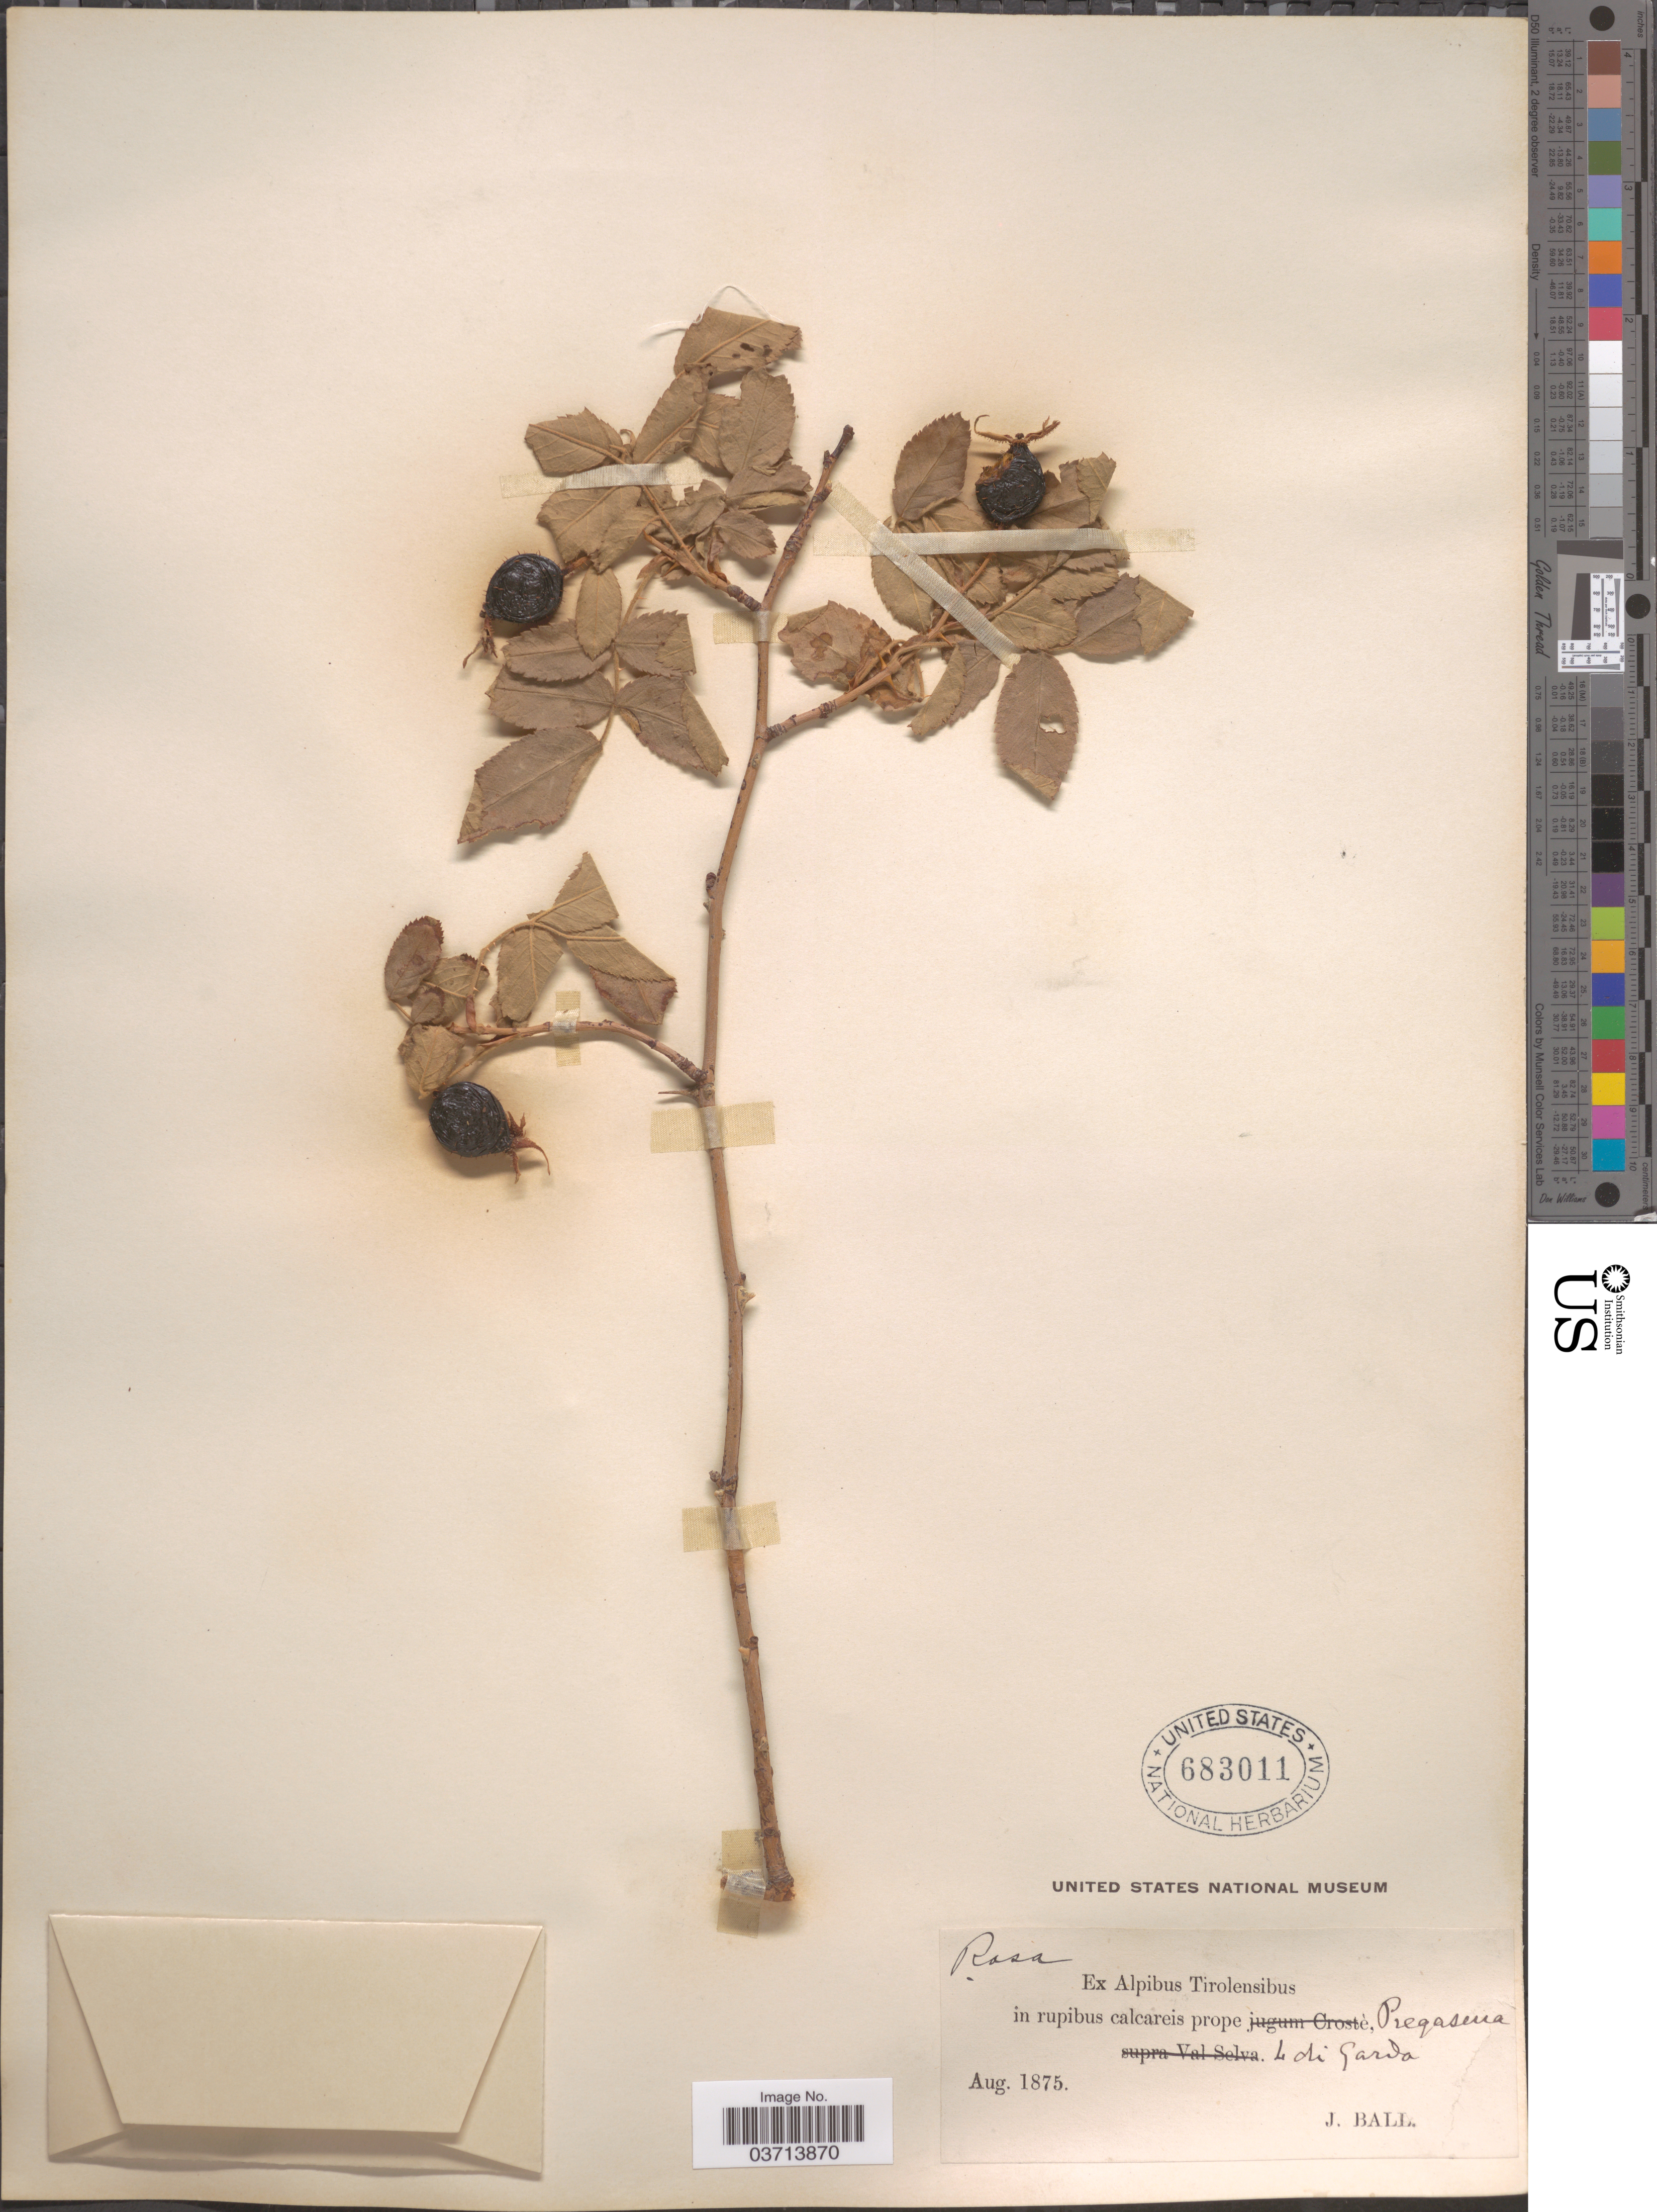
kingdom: Plantae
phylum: Tracheophyta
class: Magnoliopsida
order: Rosales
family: Rosaceae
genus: Rosa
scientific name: Rosa sp.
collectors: J. Ball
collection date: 1875-08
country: Italy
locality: Ex Alpibus Tirolensibus in rupibus calcareis prope Pregasina di Garda.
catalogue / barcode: US 683011